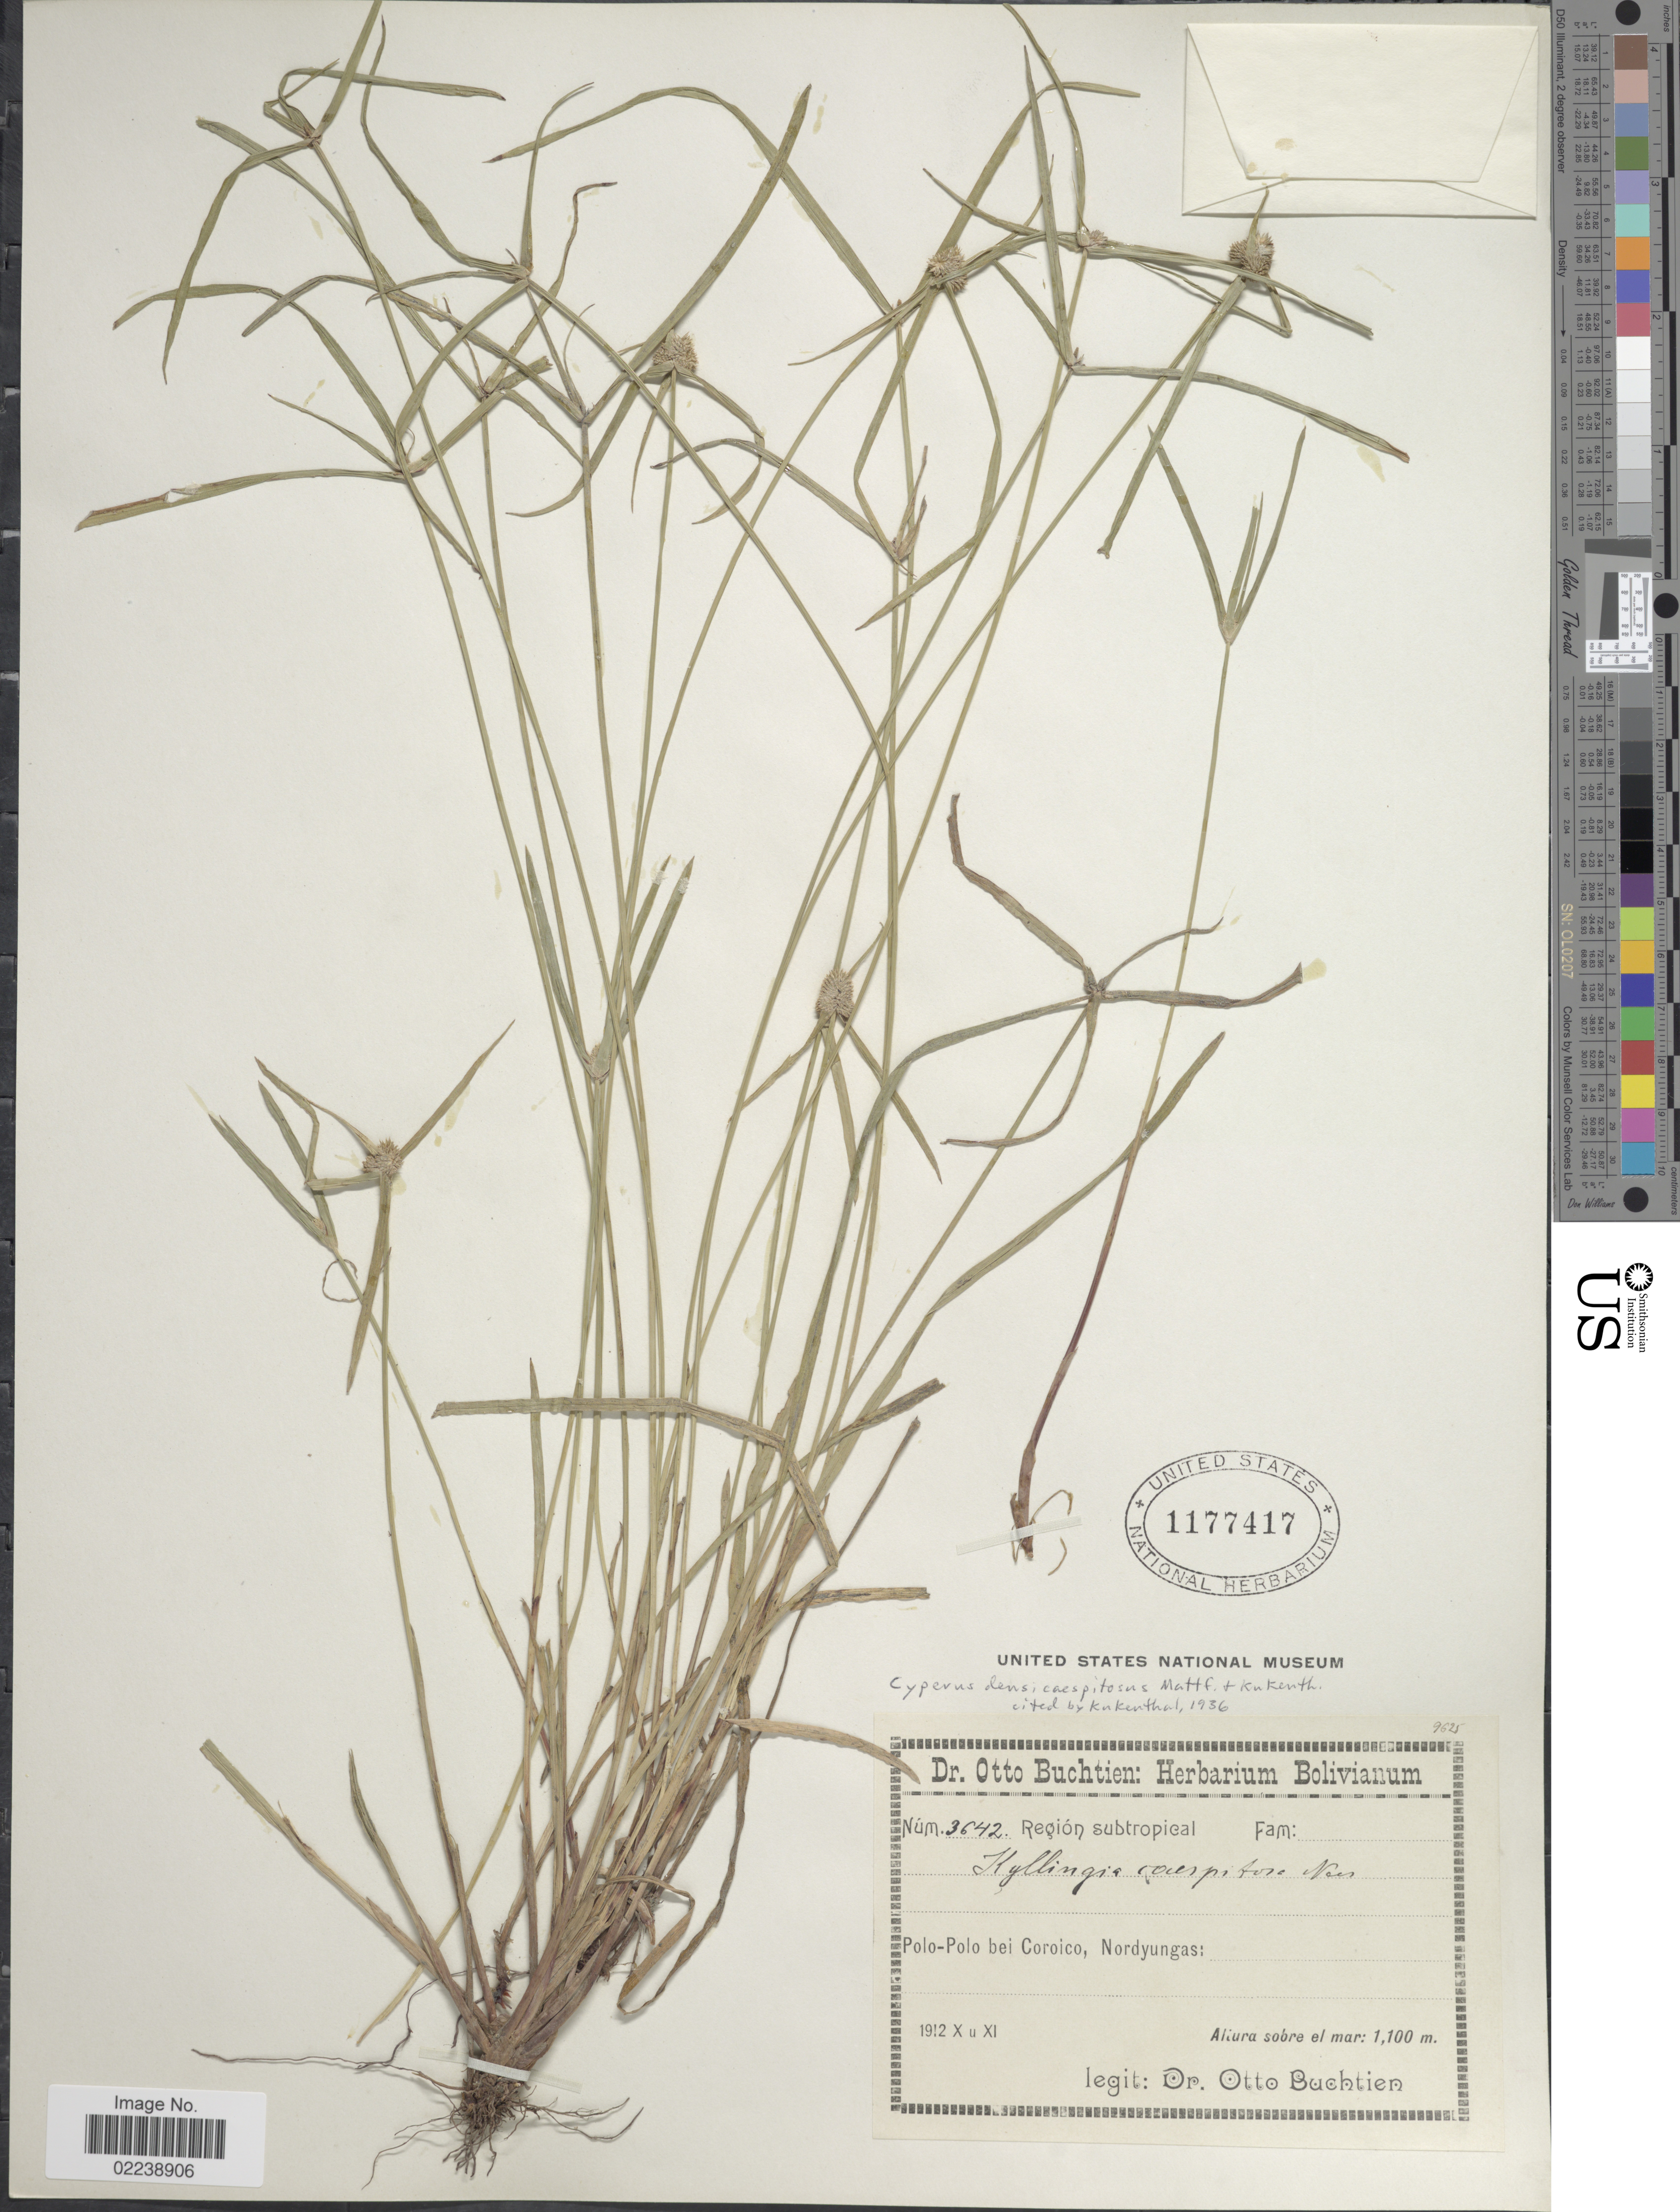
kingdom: Plantae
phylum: Tracheophyta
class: Liliopsida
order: Poales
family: Cyperaceae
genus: Cyperus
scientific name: Cyperus hortensis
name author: (Salzm. ex Steud.) Dorr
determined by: Strong, Mark T., (BOT), Smithsonian Institution - National Museum of Natural History (UNITED STATES)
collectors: O. Buchtien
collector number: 3642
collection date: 1912-10/1912-11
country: Bolivia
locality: Polo-Polo bei Coroico, Nordyungas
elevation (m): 1100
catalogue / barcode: US 1177417